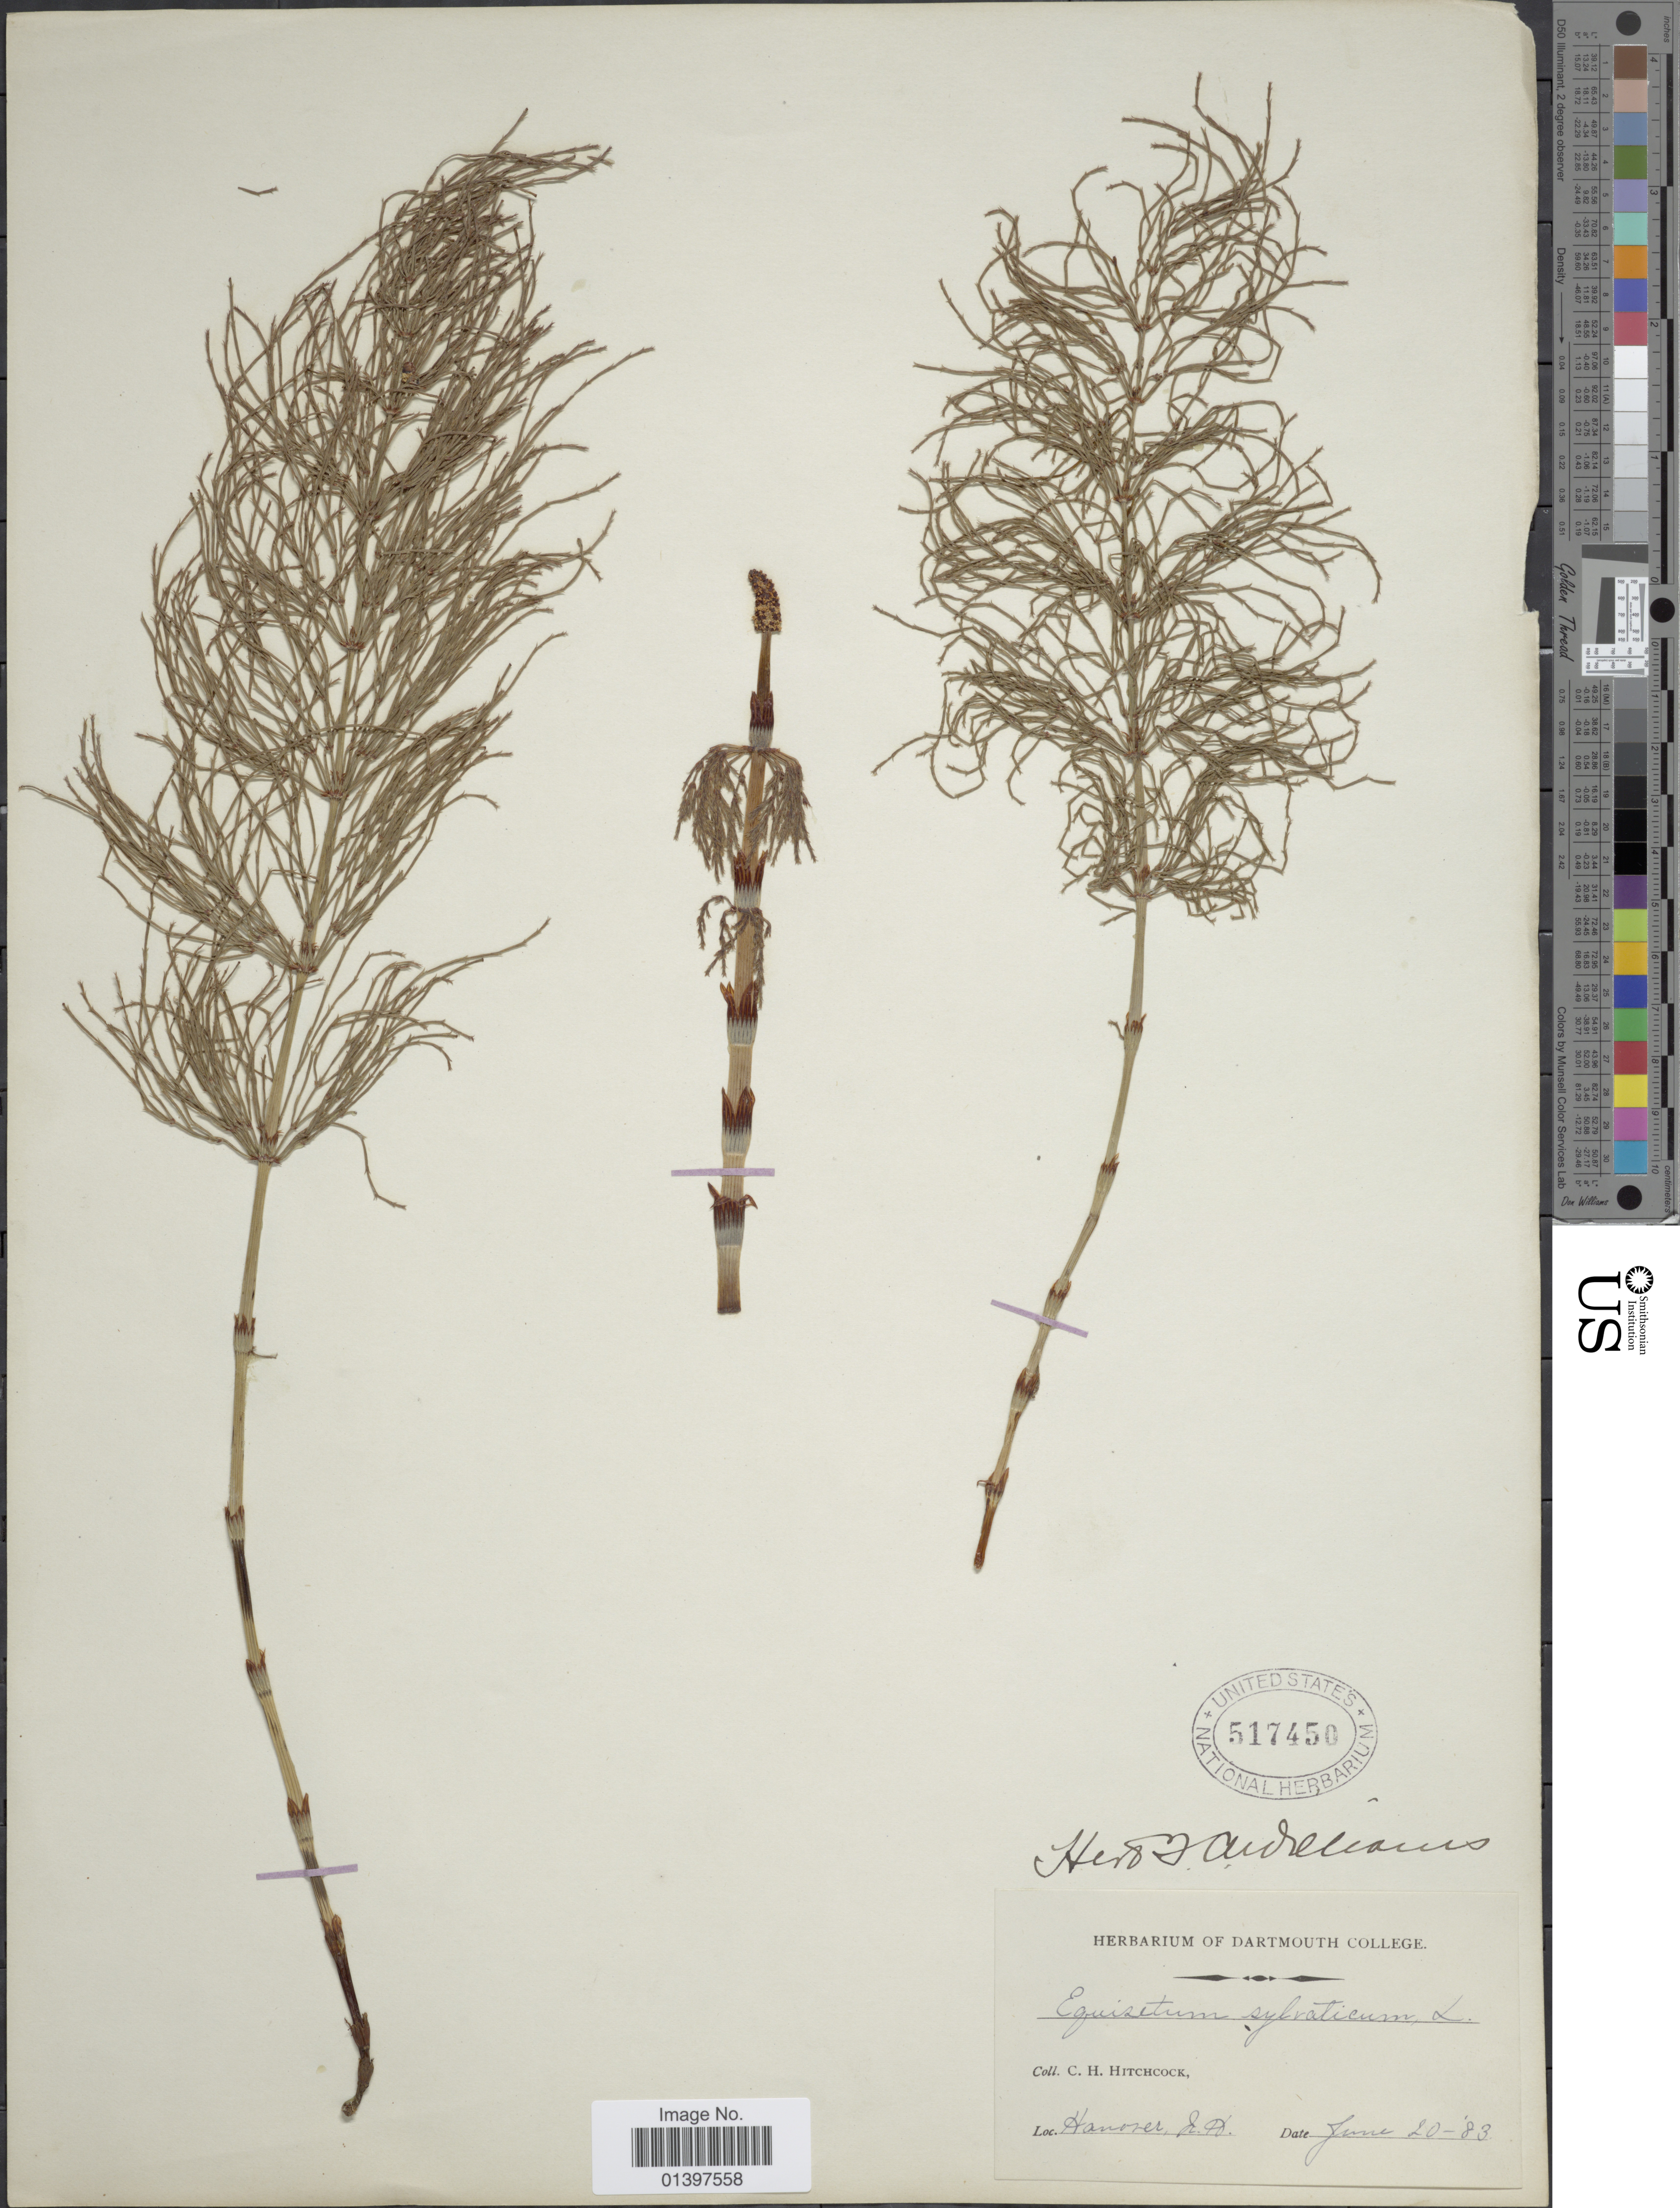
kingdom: Plantae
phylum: Tracheophyta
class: Polypodiopsida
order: Equisetales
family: Equisetaceae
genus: Equisetum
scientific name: Equisetum sylvaticum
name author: L.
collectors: C. Hitchcock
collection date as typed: Transcribed d/m/y: 20/6/83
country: United States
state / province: New Hampshire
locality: Hanover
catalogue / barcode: US 517450